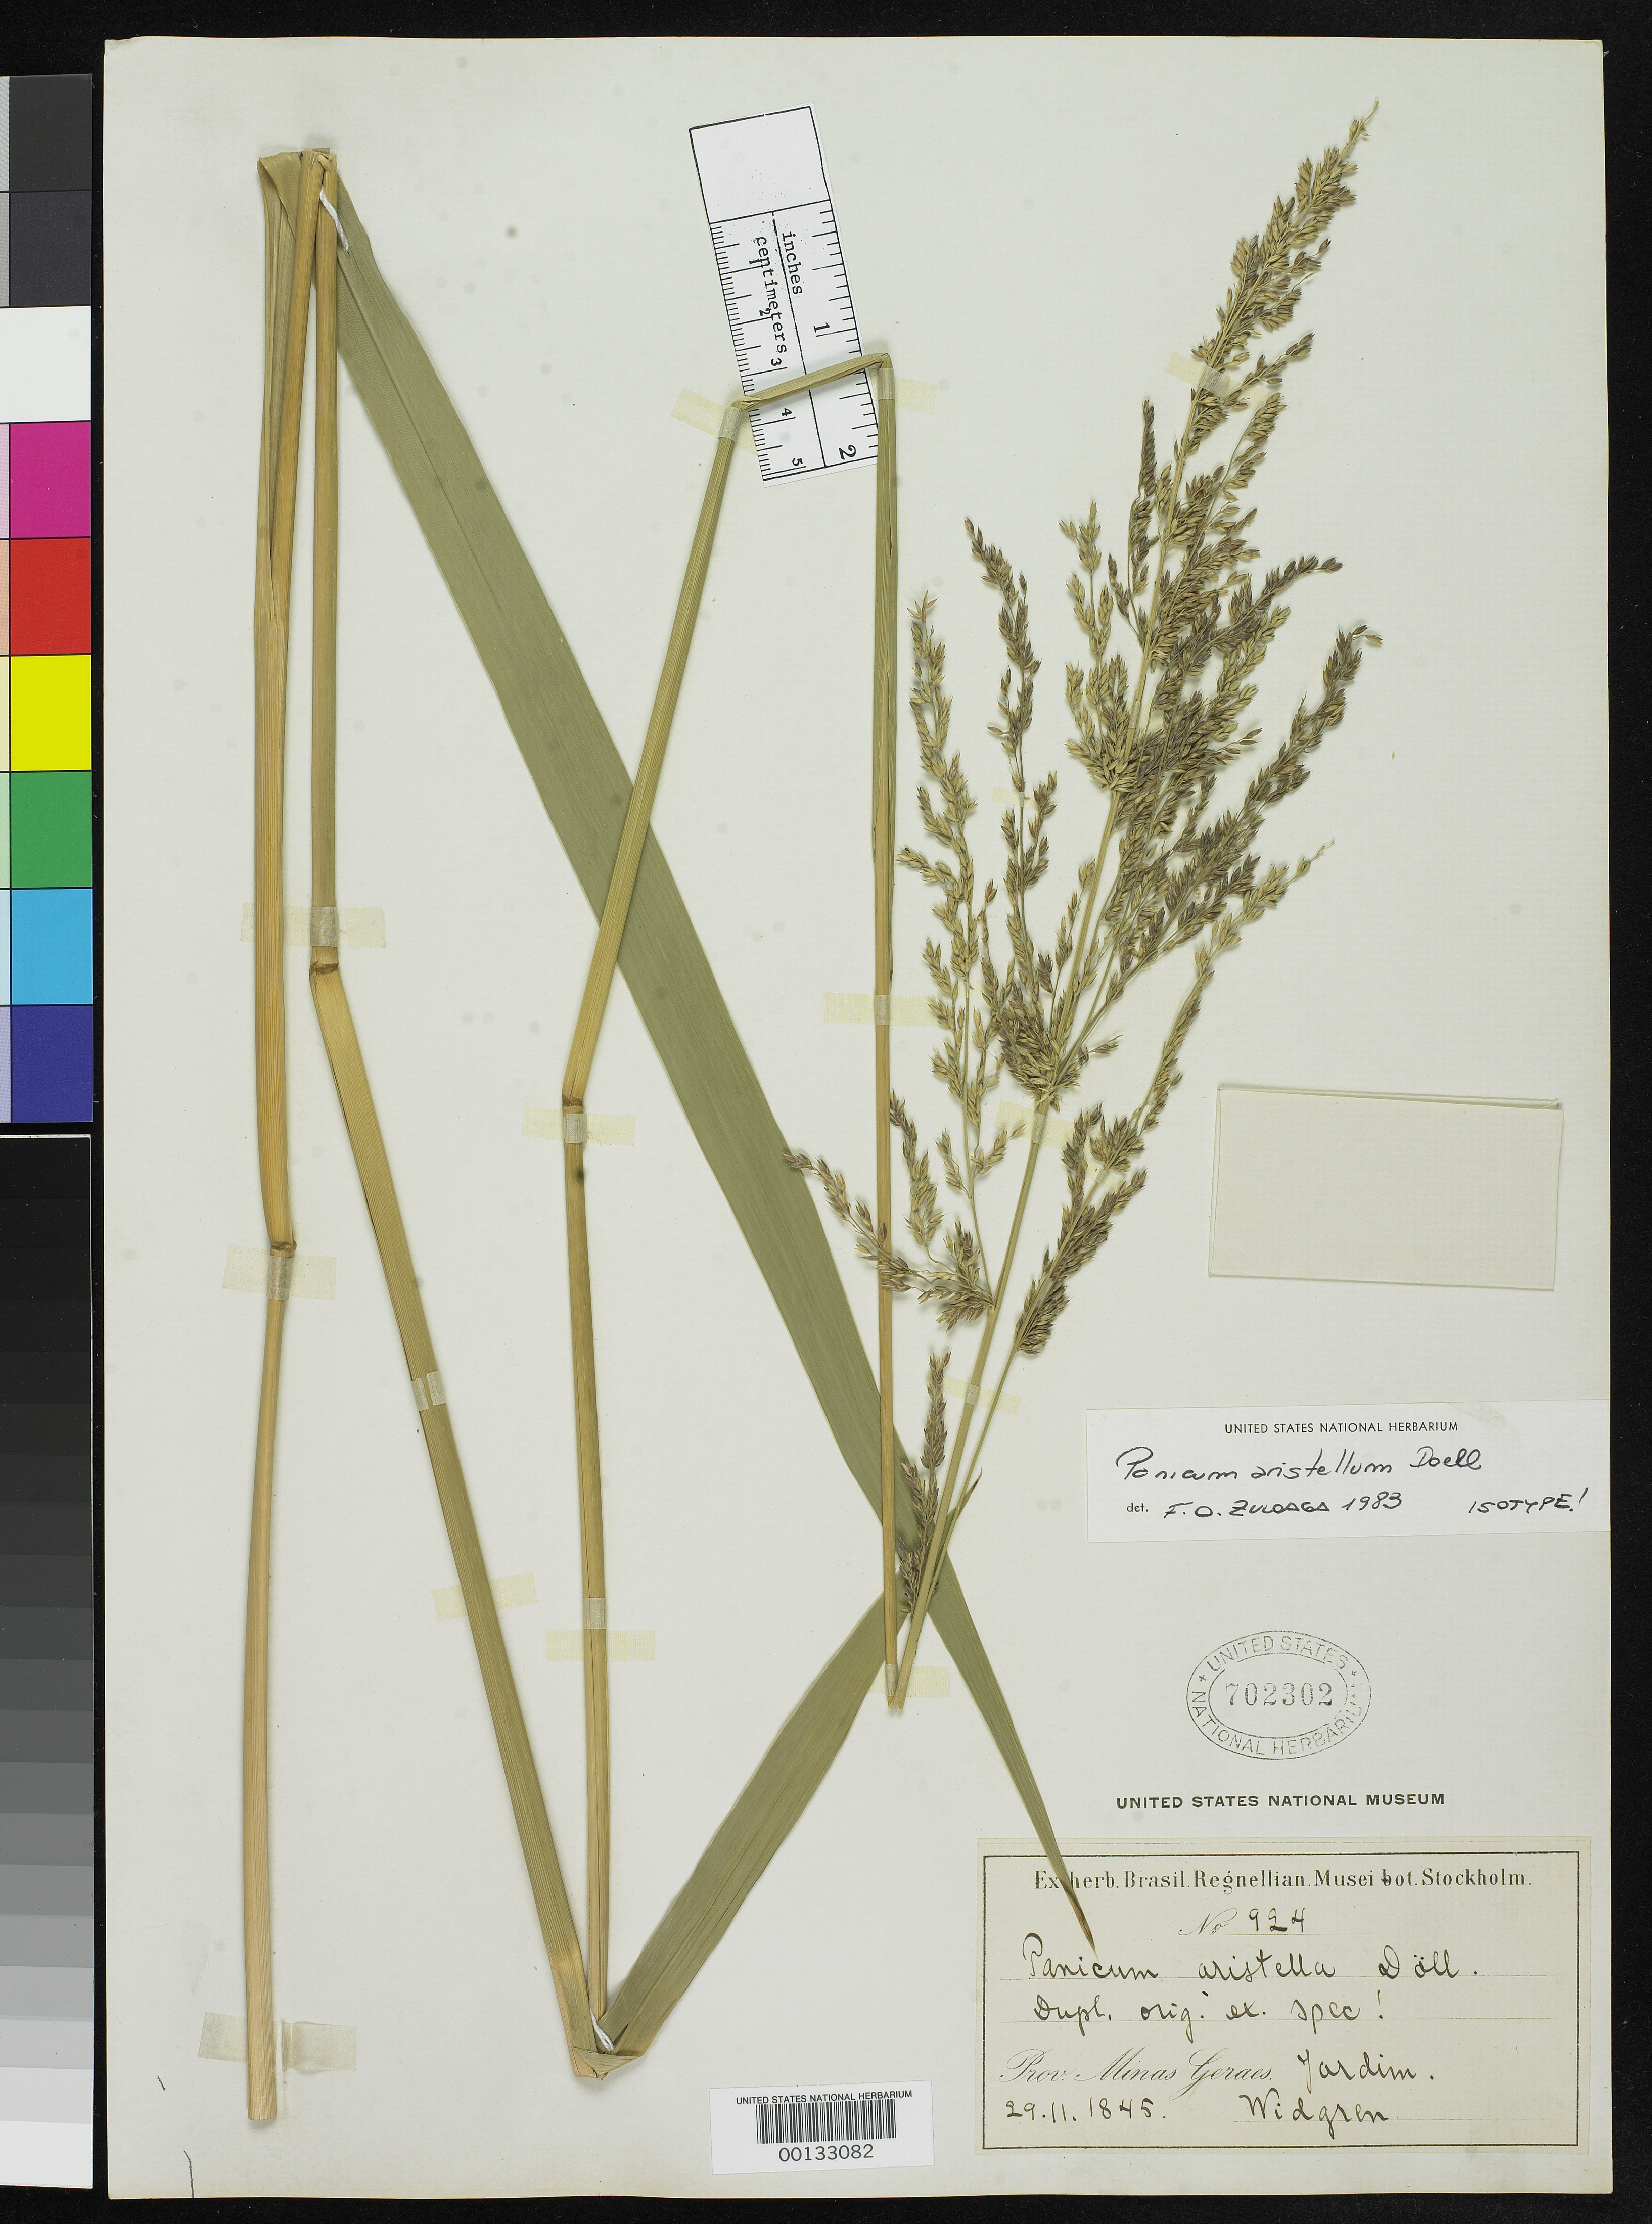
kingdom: Plantae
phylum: Tracheophyta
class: Liliopsida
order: Poales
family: Poaceae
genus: Panicum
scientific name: Panicum aristellum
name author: Döll in Mart.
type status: Isotype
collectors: J. Widgren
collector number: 924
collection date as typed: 29 Nov 1845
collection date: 1845-11-29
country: Brazil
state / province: Minas Gerais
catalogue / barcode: US 702302